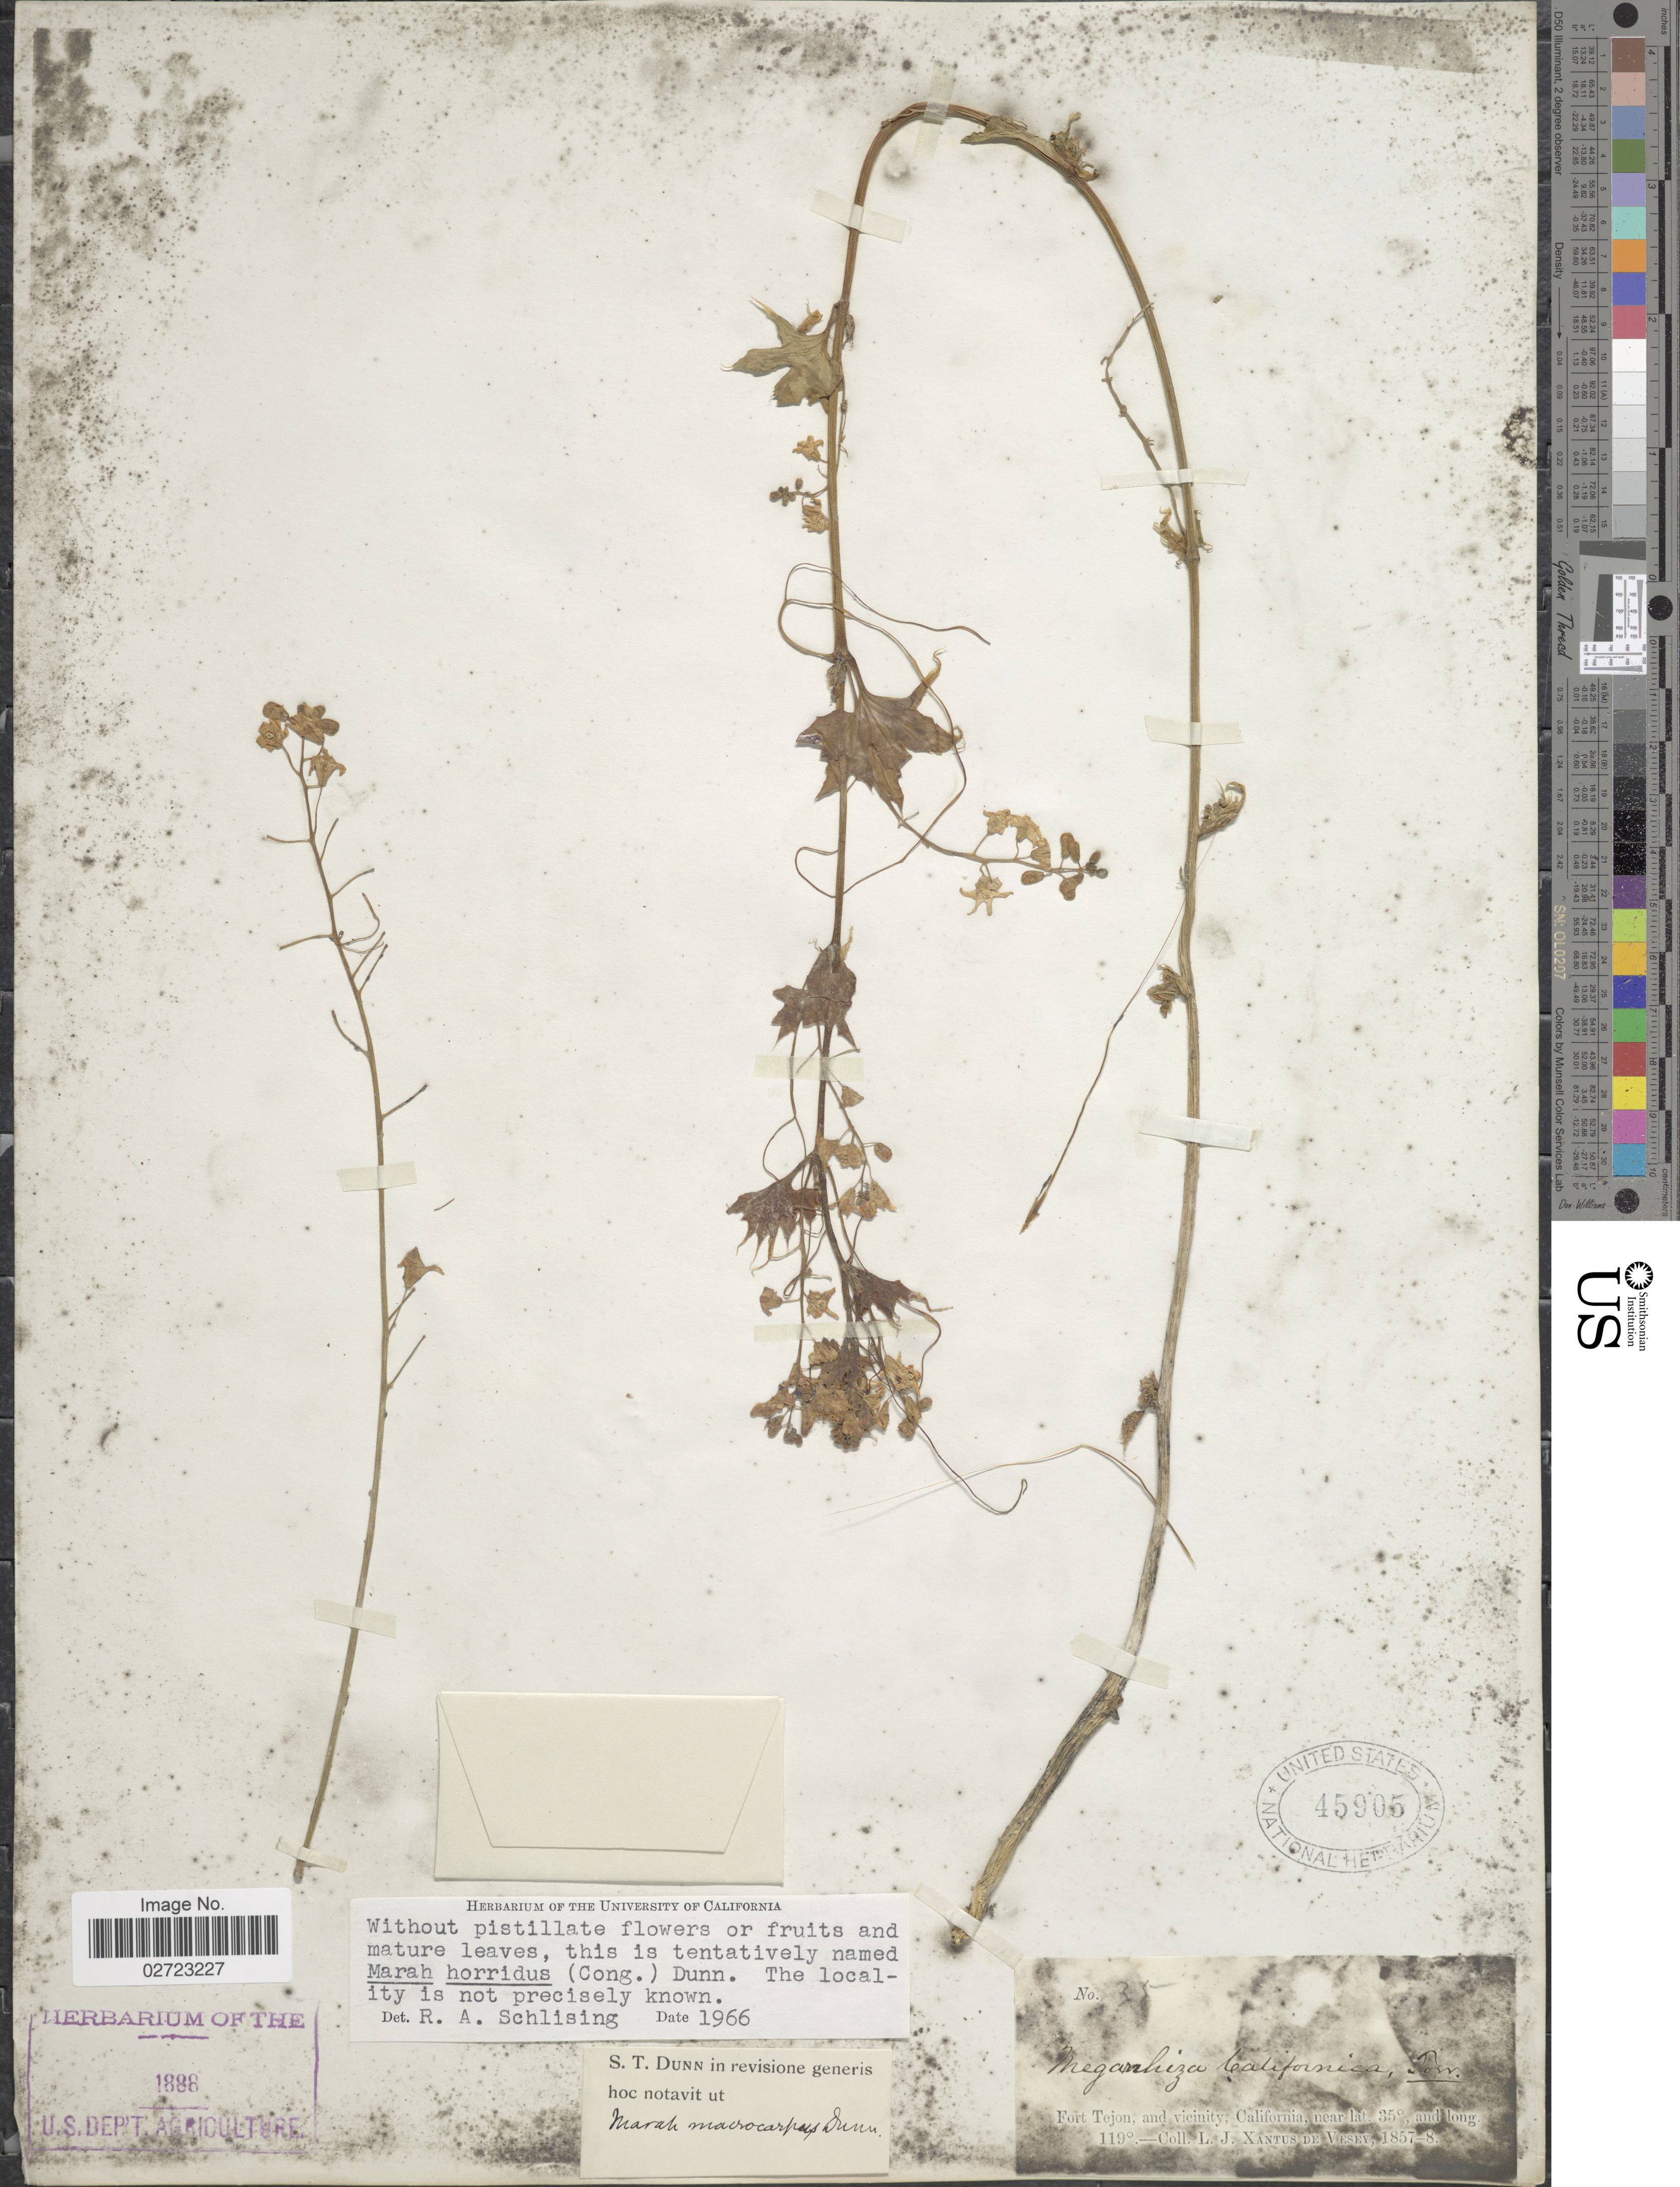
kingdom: Plantae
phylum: Tracheophyta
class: Magnoliopsida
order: Cucurbitales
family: Cucurbitaceae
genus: Marah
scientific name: Marah horrida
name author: (Congdon) Dunn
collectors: L. Xantus de Vesey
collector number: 35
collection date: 1857/1858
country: United States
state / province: California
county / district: Kern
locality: Fort Tejon, and vicinity.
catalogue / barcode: US 45905